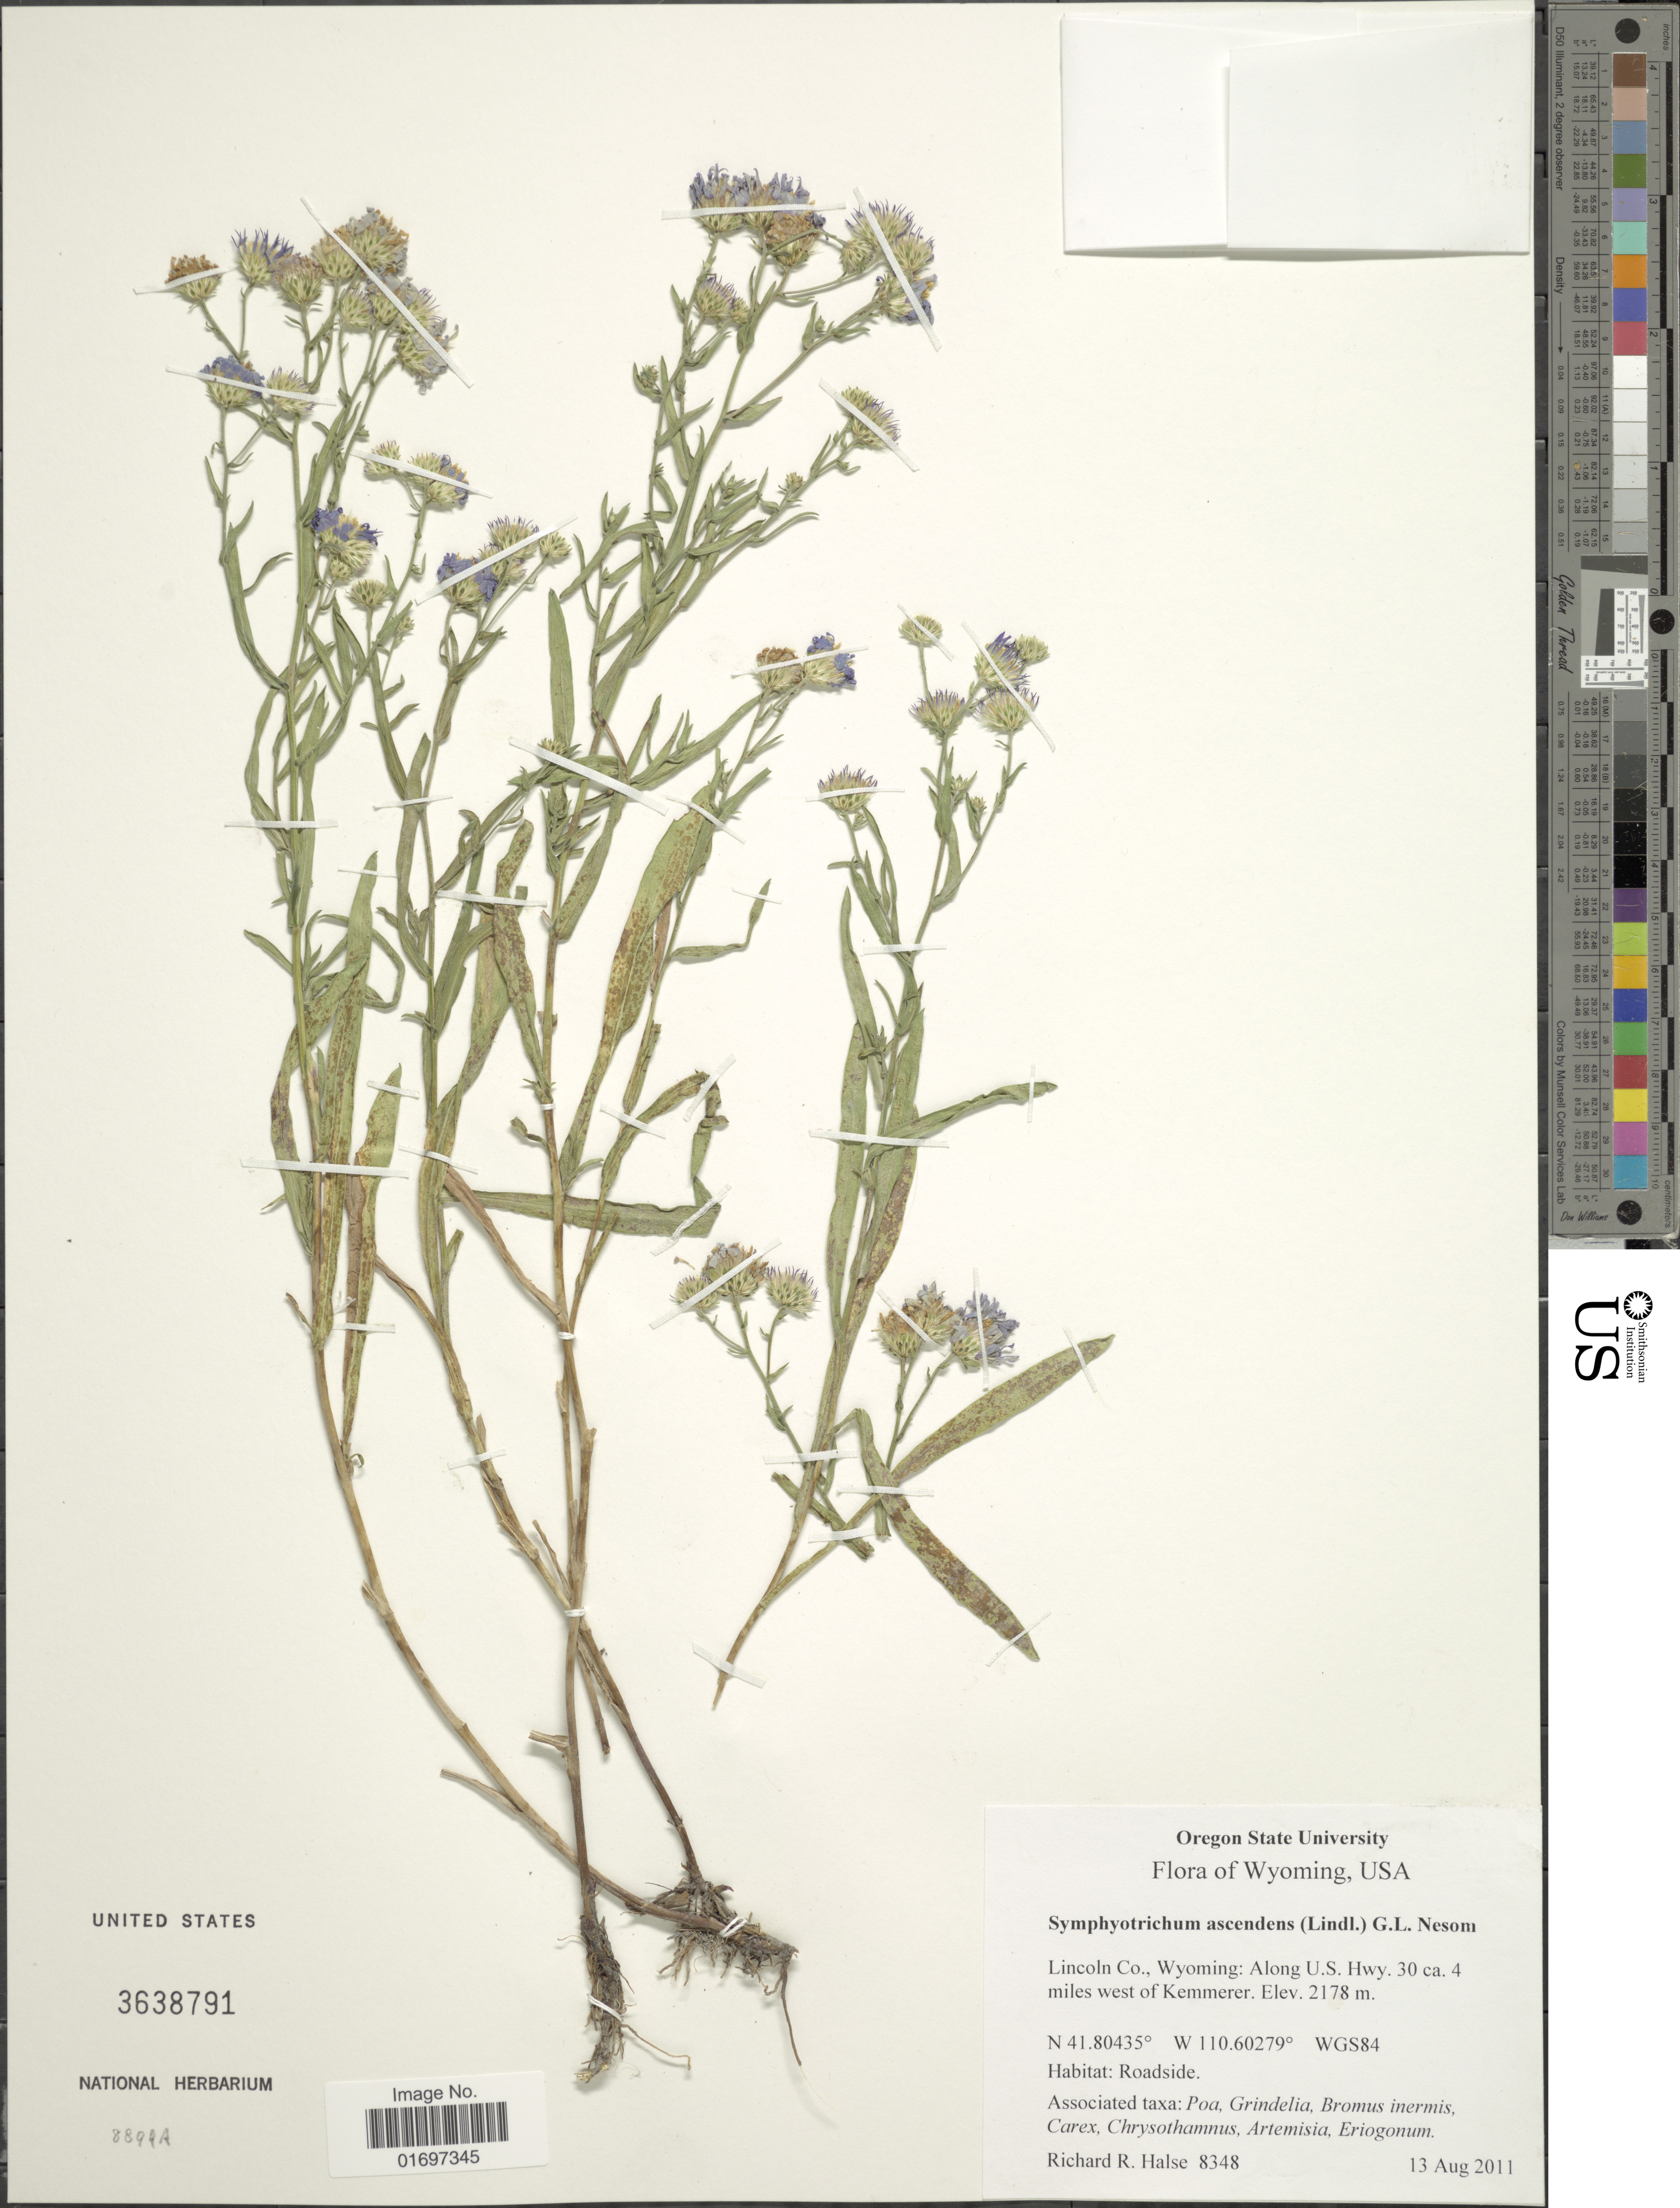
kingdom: Plantae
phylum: Tracheophyta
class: Magnoliopsida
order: Asterales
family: Asteraceae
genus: Symphyotrichum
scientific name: Symphyotrichum ascendens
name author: (Lindl.) G.L. Nesom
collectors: R. Halse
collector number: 8348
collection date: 2011-08-13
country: United States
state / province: Wyoming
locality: Wyoming, USA. Lincoln Co., Wyoming: Along U.S. Hwy. 30 ca. 4 miles west of Kemmerer.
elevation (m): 2178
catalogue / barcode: US 3638791